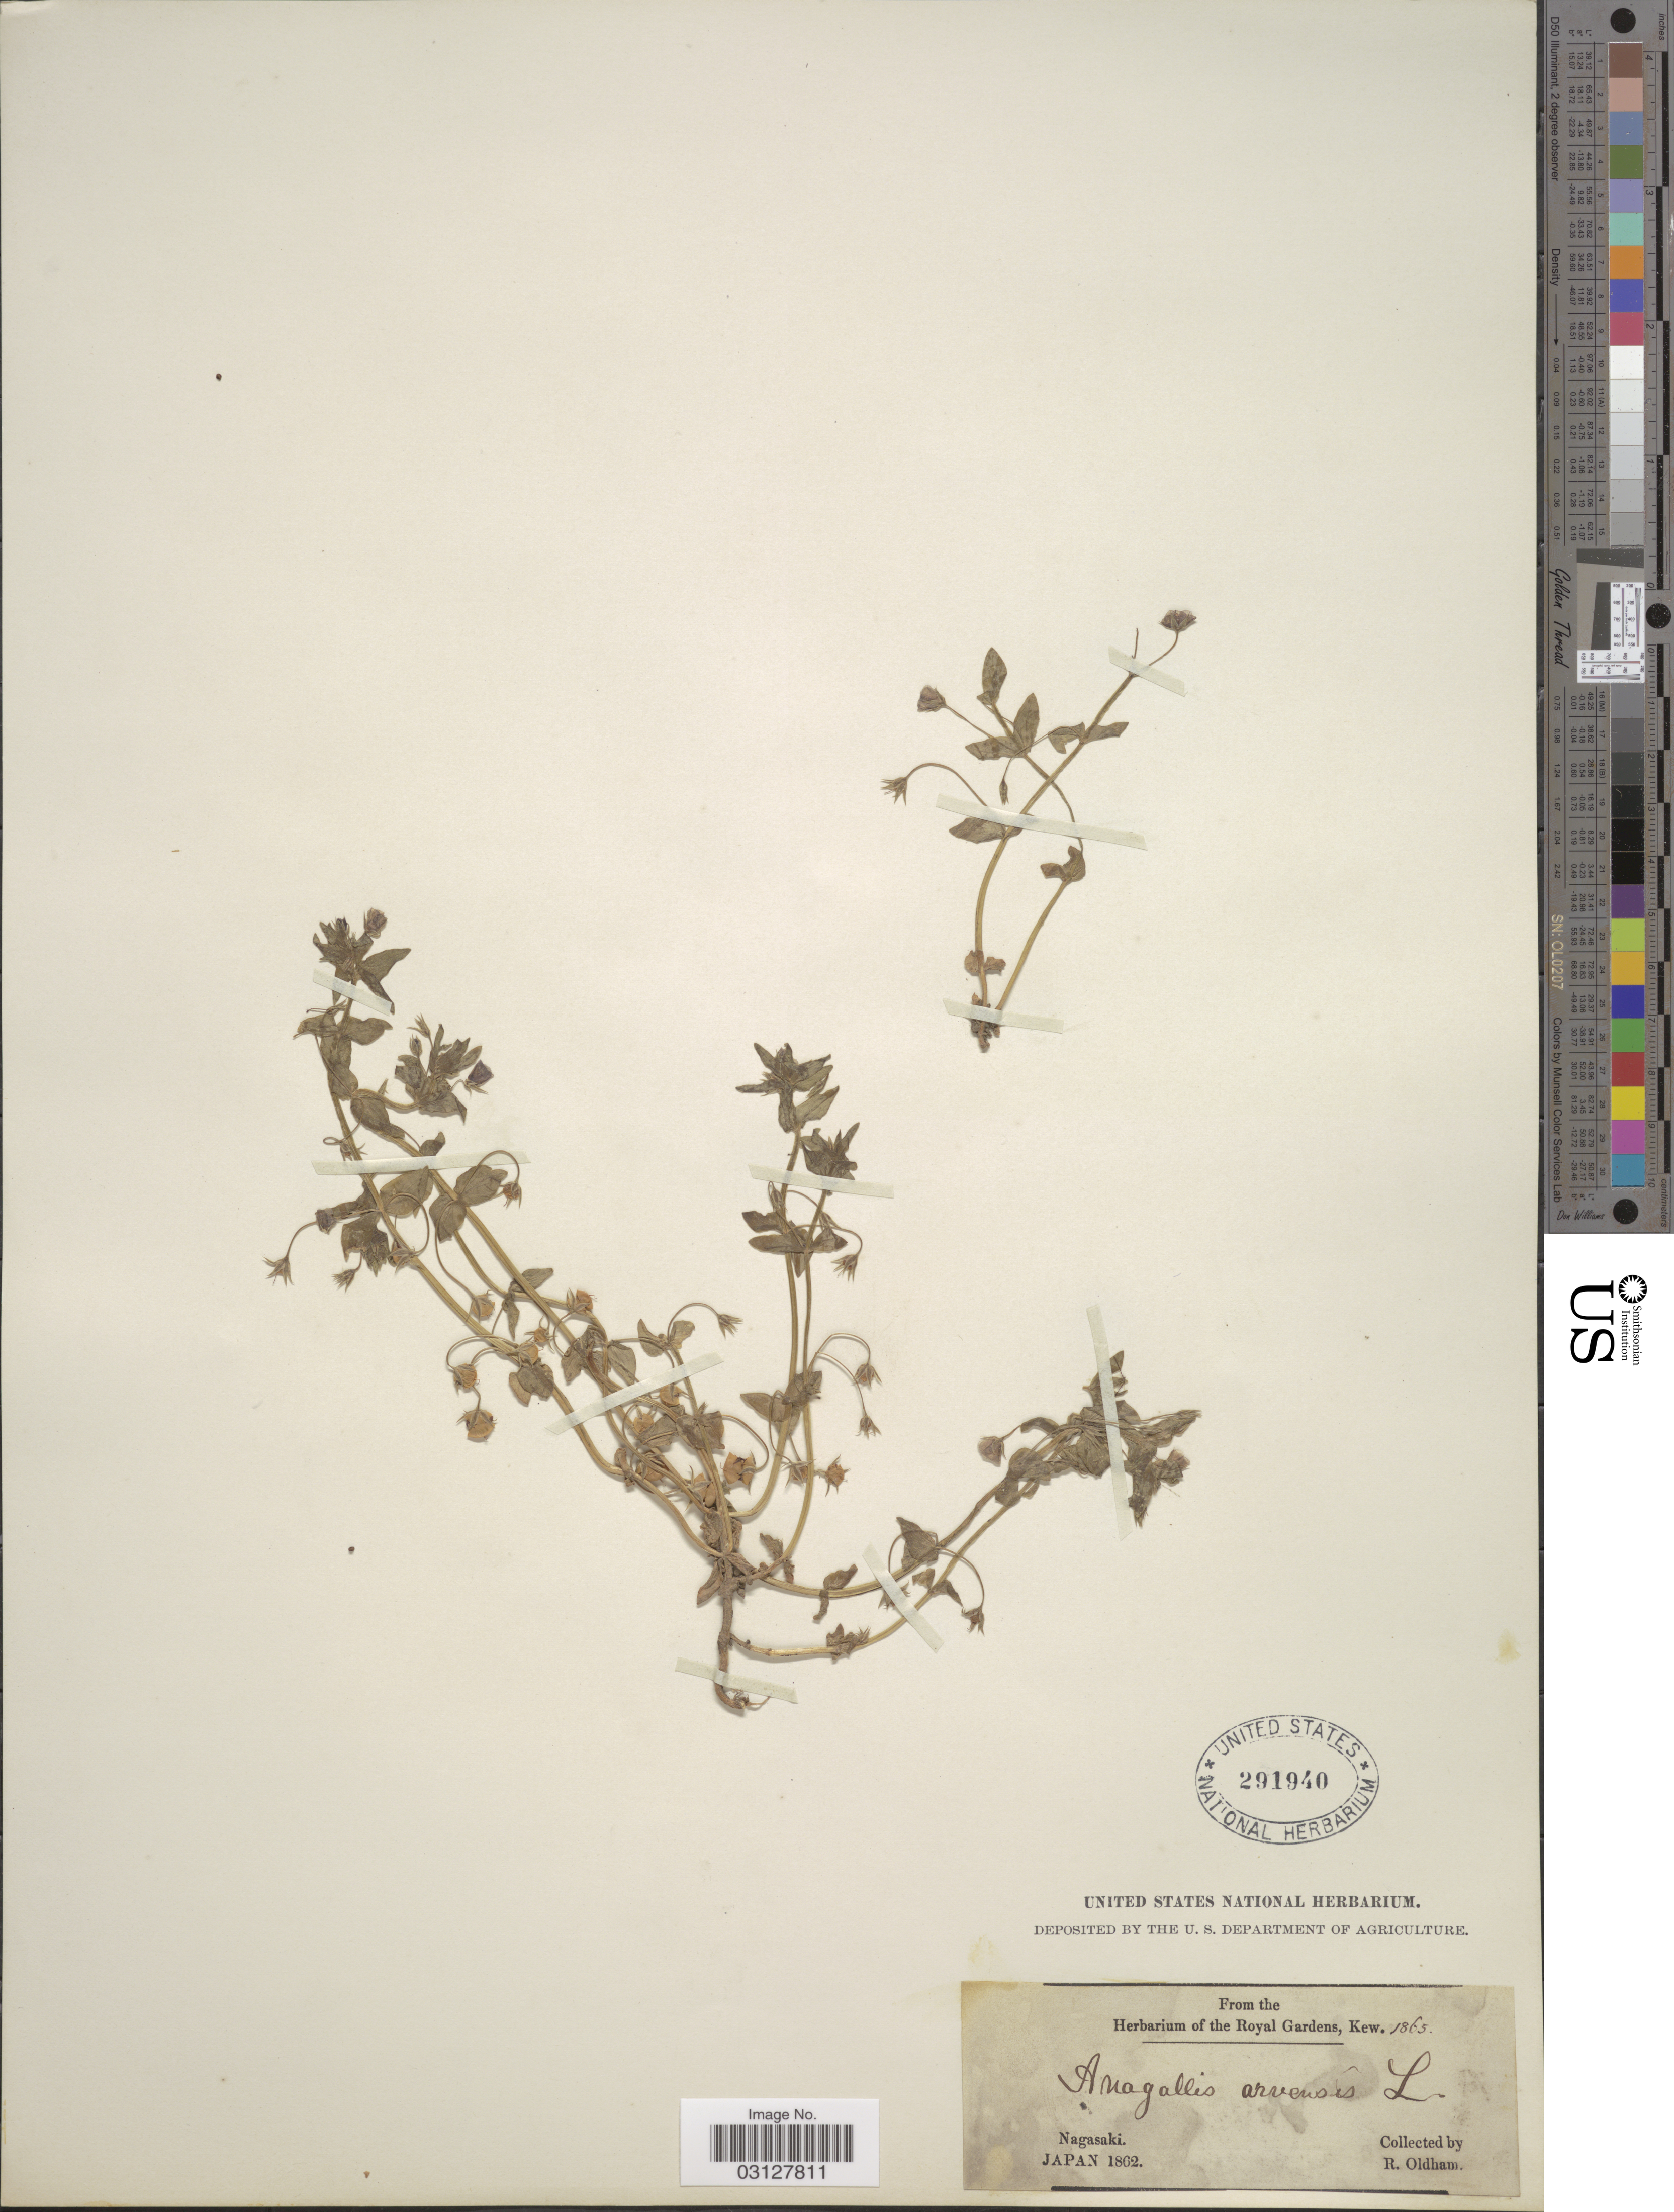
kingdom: Plantae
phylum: Tracheophyta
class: Magnoliopsida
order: Ericales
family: Primulaceae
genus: Anagallis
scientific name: Anagallis arvensis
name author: L.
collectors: R. Oldham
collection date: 1862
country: Japan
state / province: Nagasaki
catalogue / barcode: US 291940